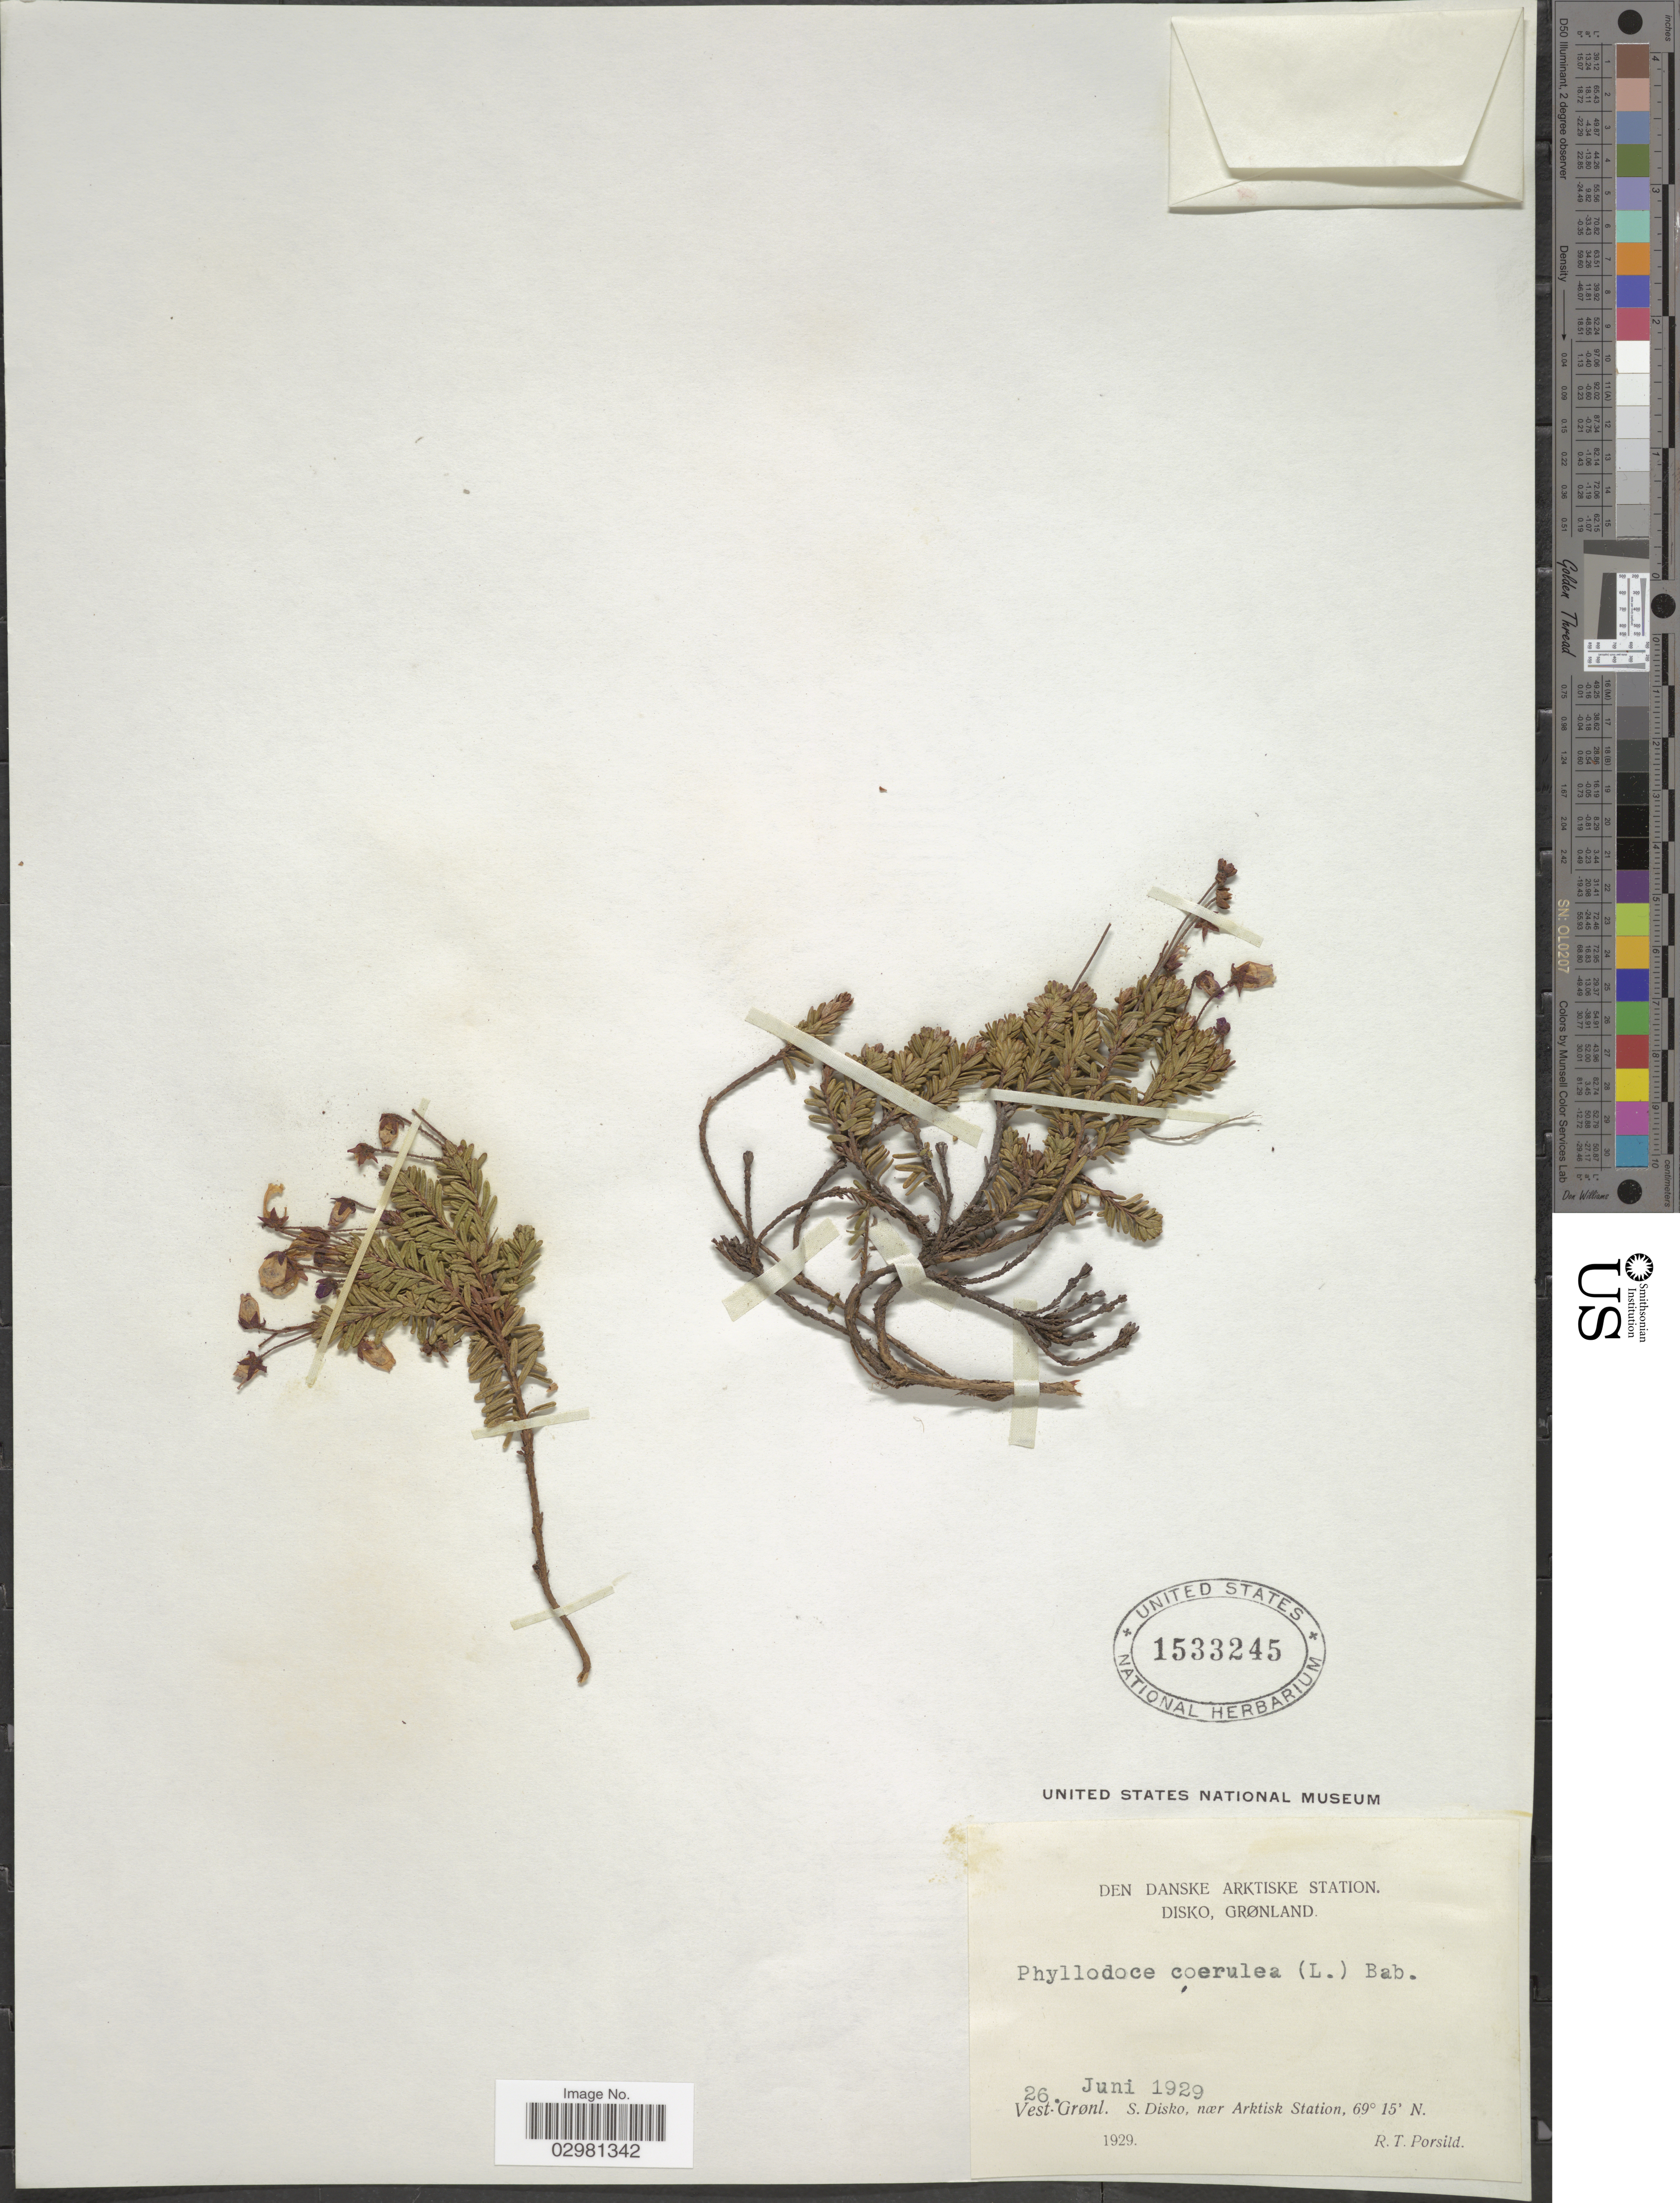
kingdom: Plantae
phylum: Tracheophyta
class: Magnoliopsida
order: Ericales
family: Ericaceae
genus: Phyllodoce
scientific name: Phyllodoce caerulea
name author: (L.) Bab.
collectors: R. T. Porsild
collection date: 1929-06-26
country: Greenland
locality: Den Danske Arktiske Station, Disko. Grønland, Vest-Grønl. S. Disko, nær Arktisk Station.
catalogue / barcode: US 1533245